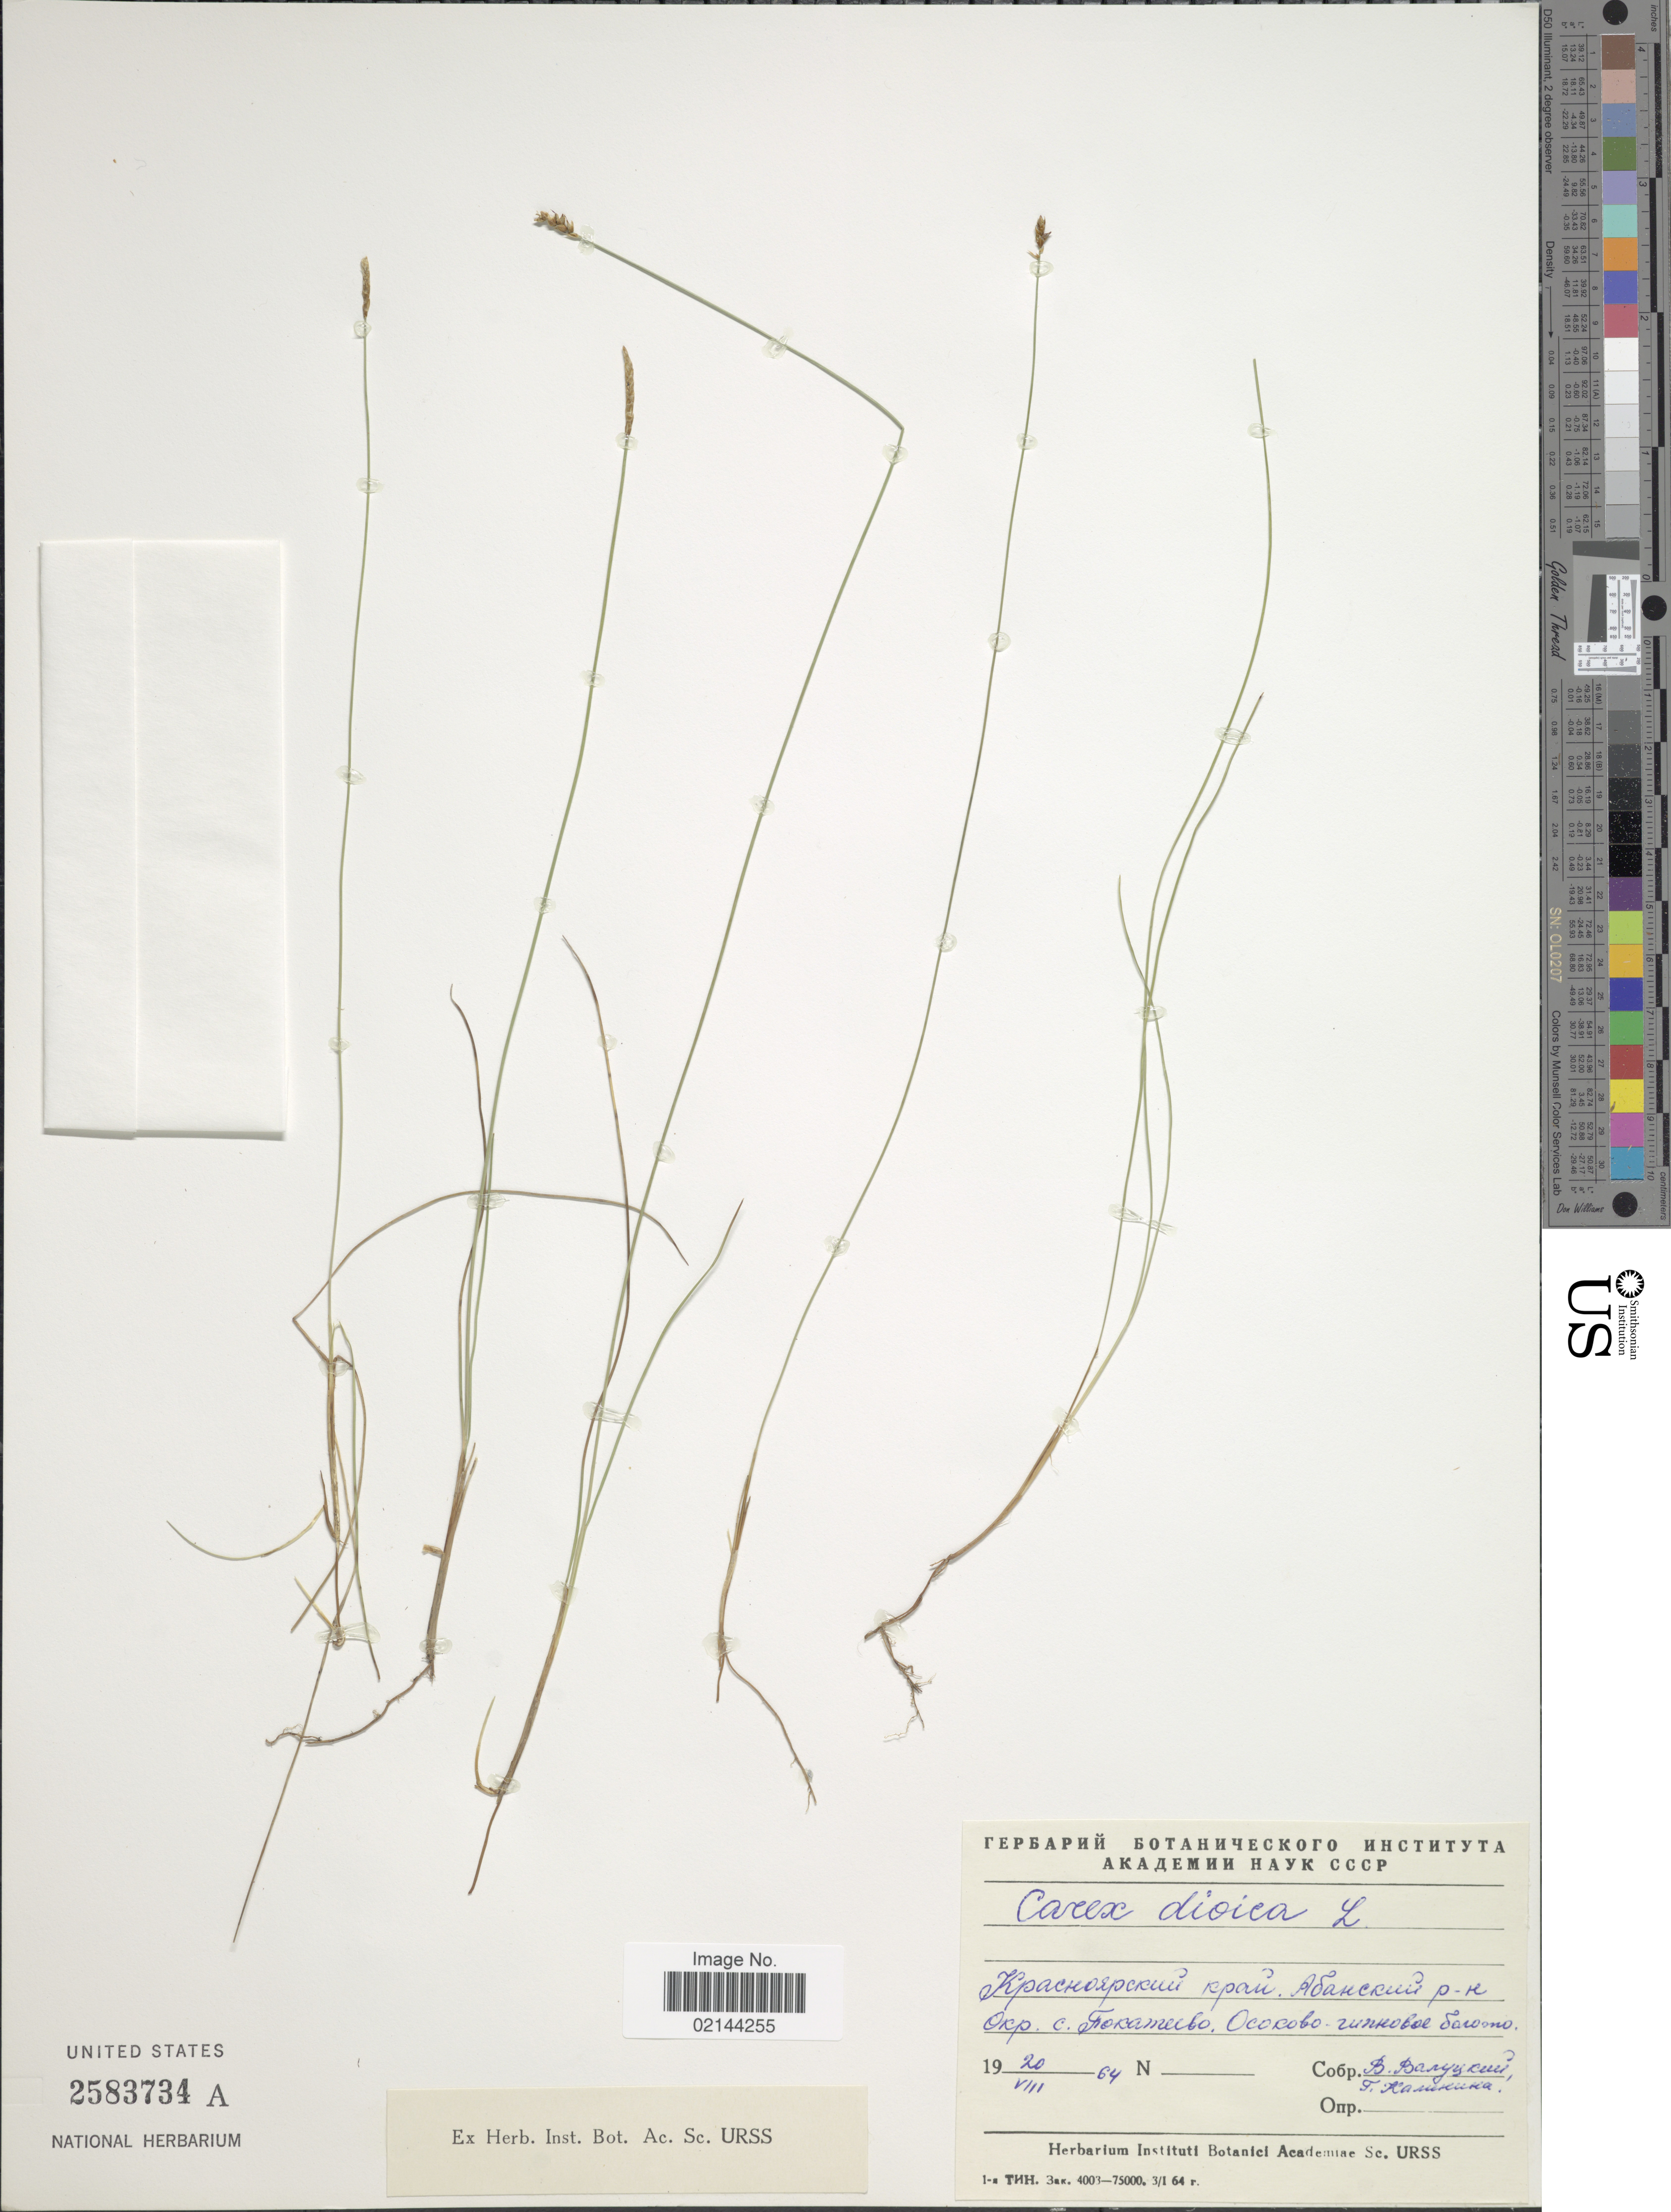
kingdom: Plantae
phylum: Tracheophyta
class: Liliopsida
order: Poales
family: Cyperaceae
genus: Carex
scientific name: Carex dioica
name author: L.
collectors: Collector illegible & Collector illegible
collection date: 1964-08-20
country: U.S.S.R.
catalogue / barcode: US 2583734A